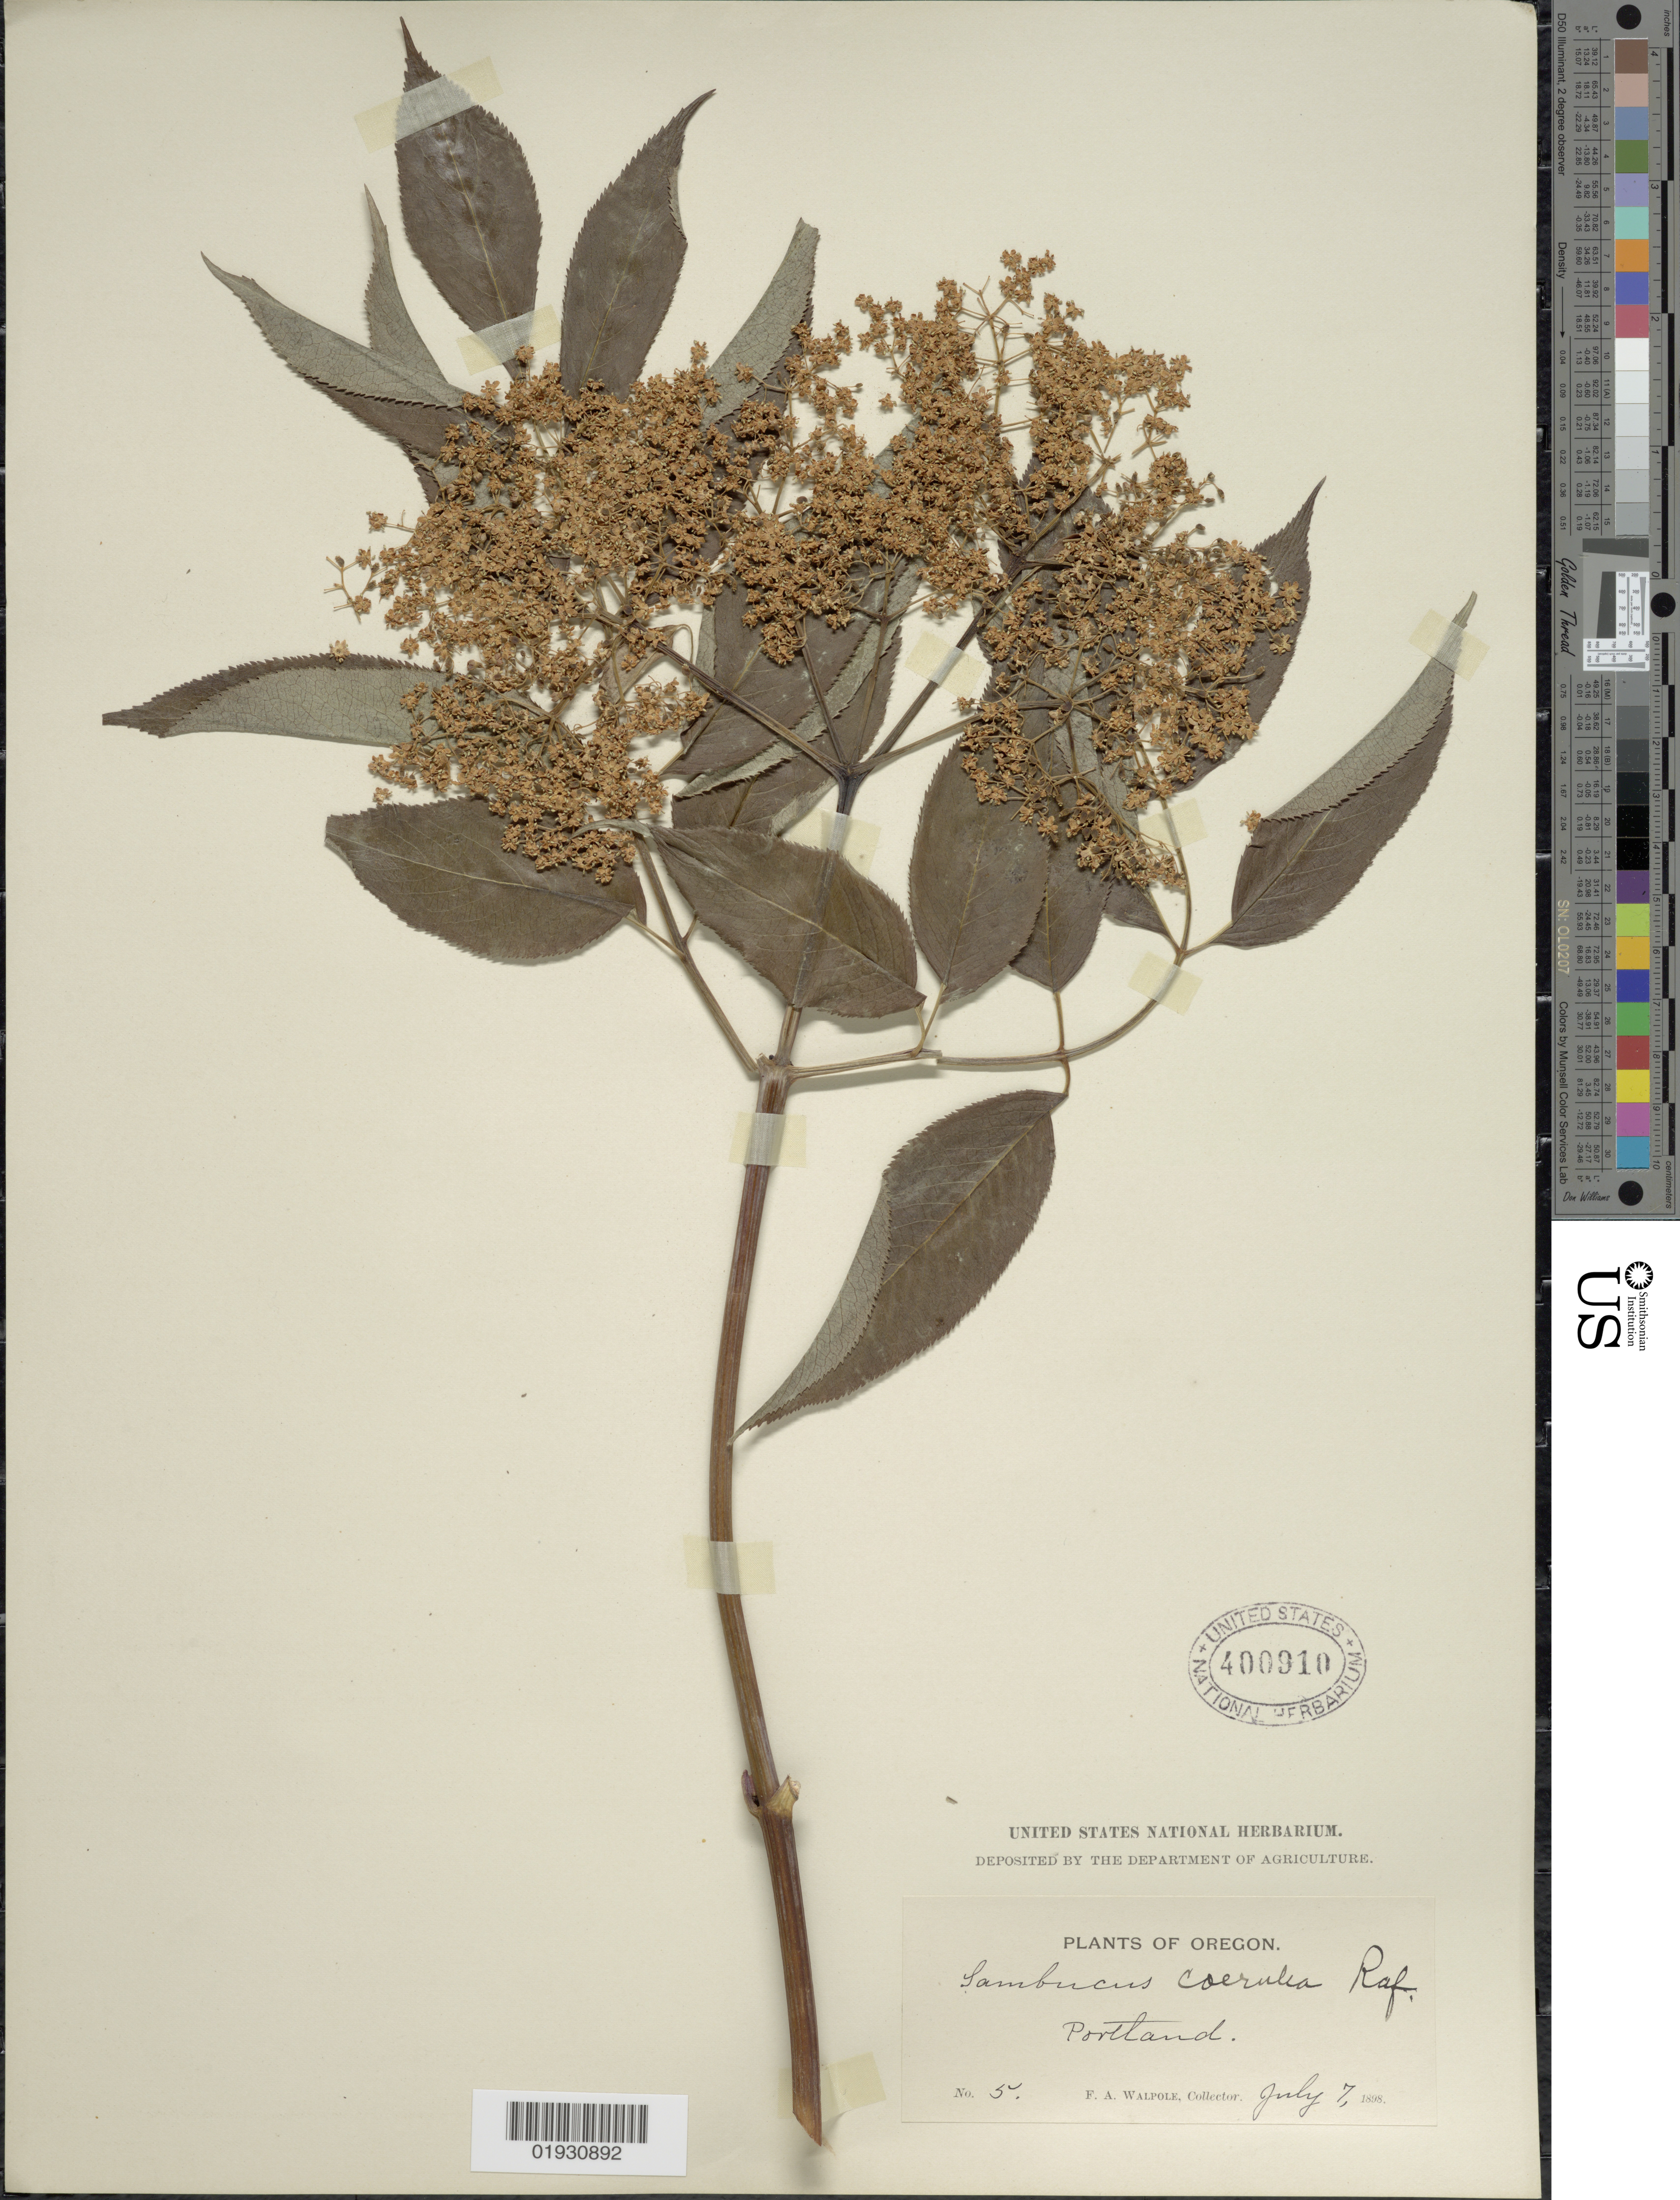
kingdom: Plantae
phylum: Tracheophyta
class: Magnoliopsida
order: Dipsacales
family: Viburnaceae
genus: Sambucus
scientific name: Sambucus cerulea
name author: Raf.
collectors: F. Walpole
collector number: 5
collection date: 1898-07-07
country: United States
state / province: Oregon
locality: Portland.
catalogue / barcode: US 400910